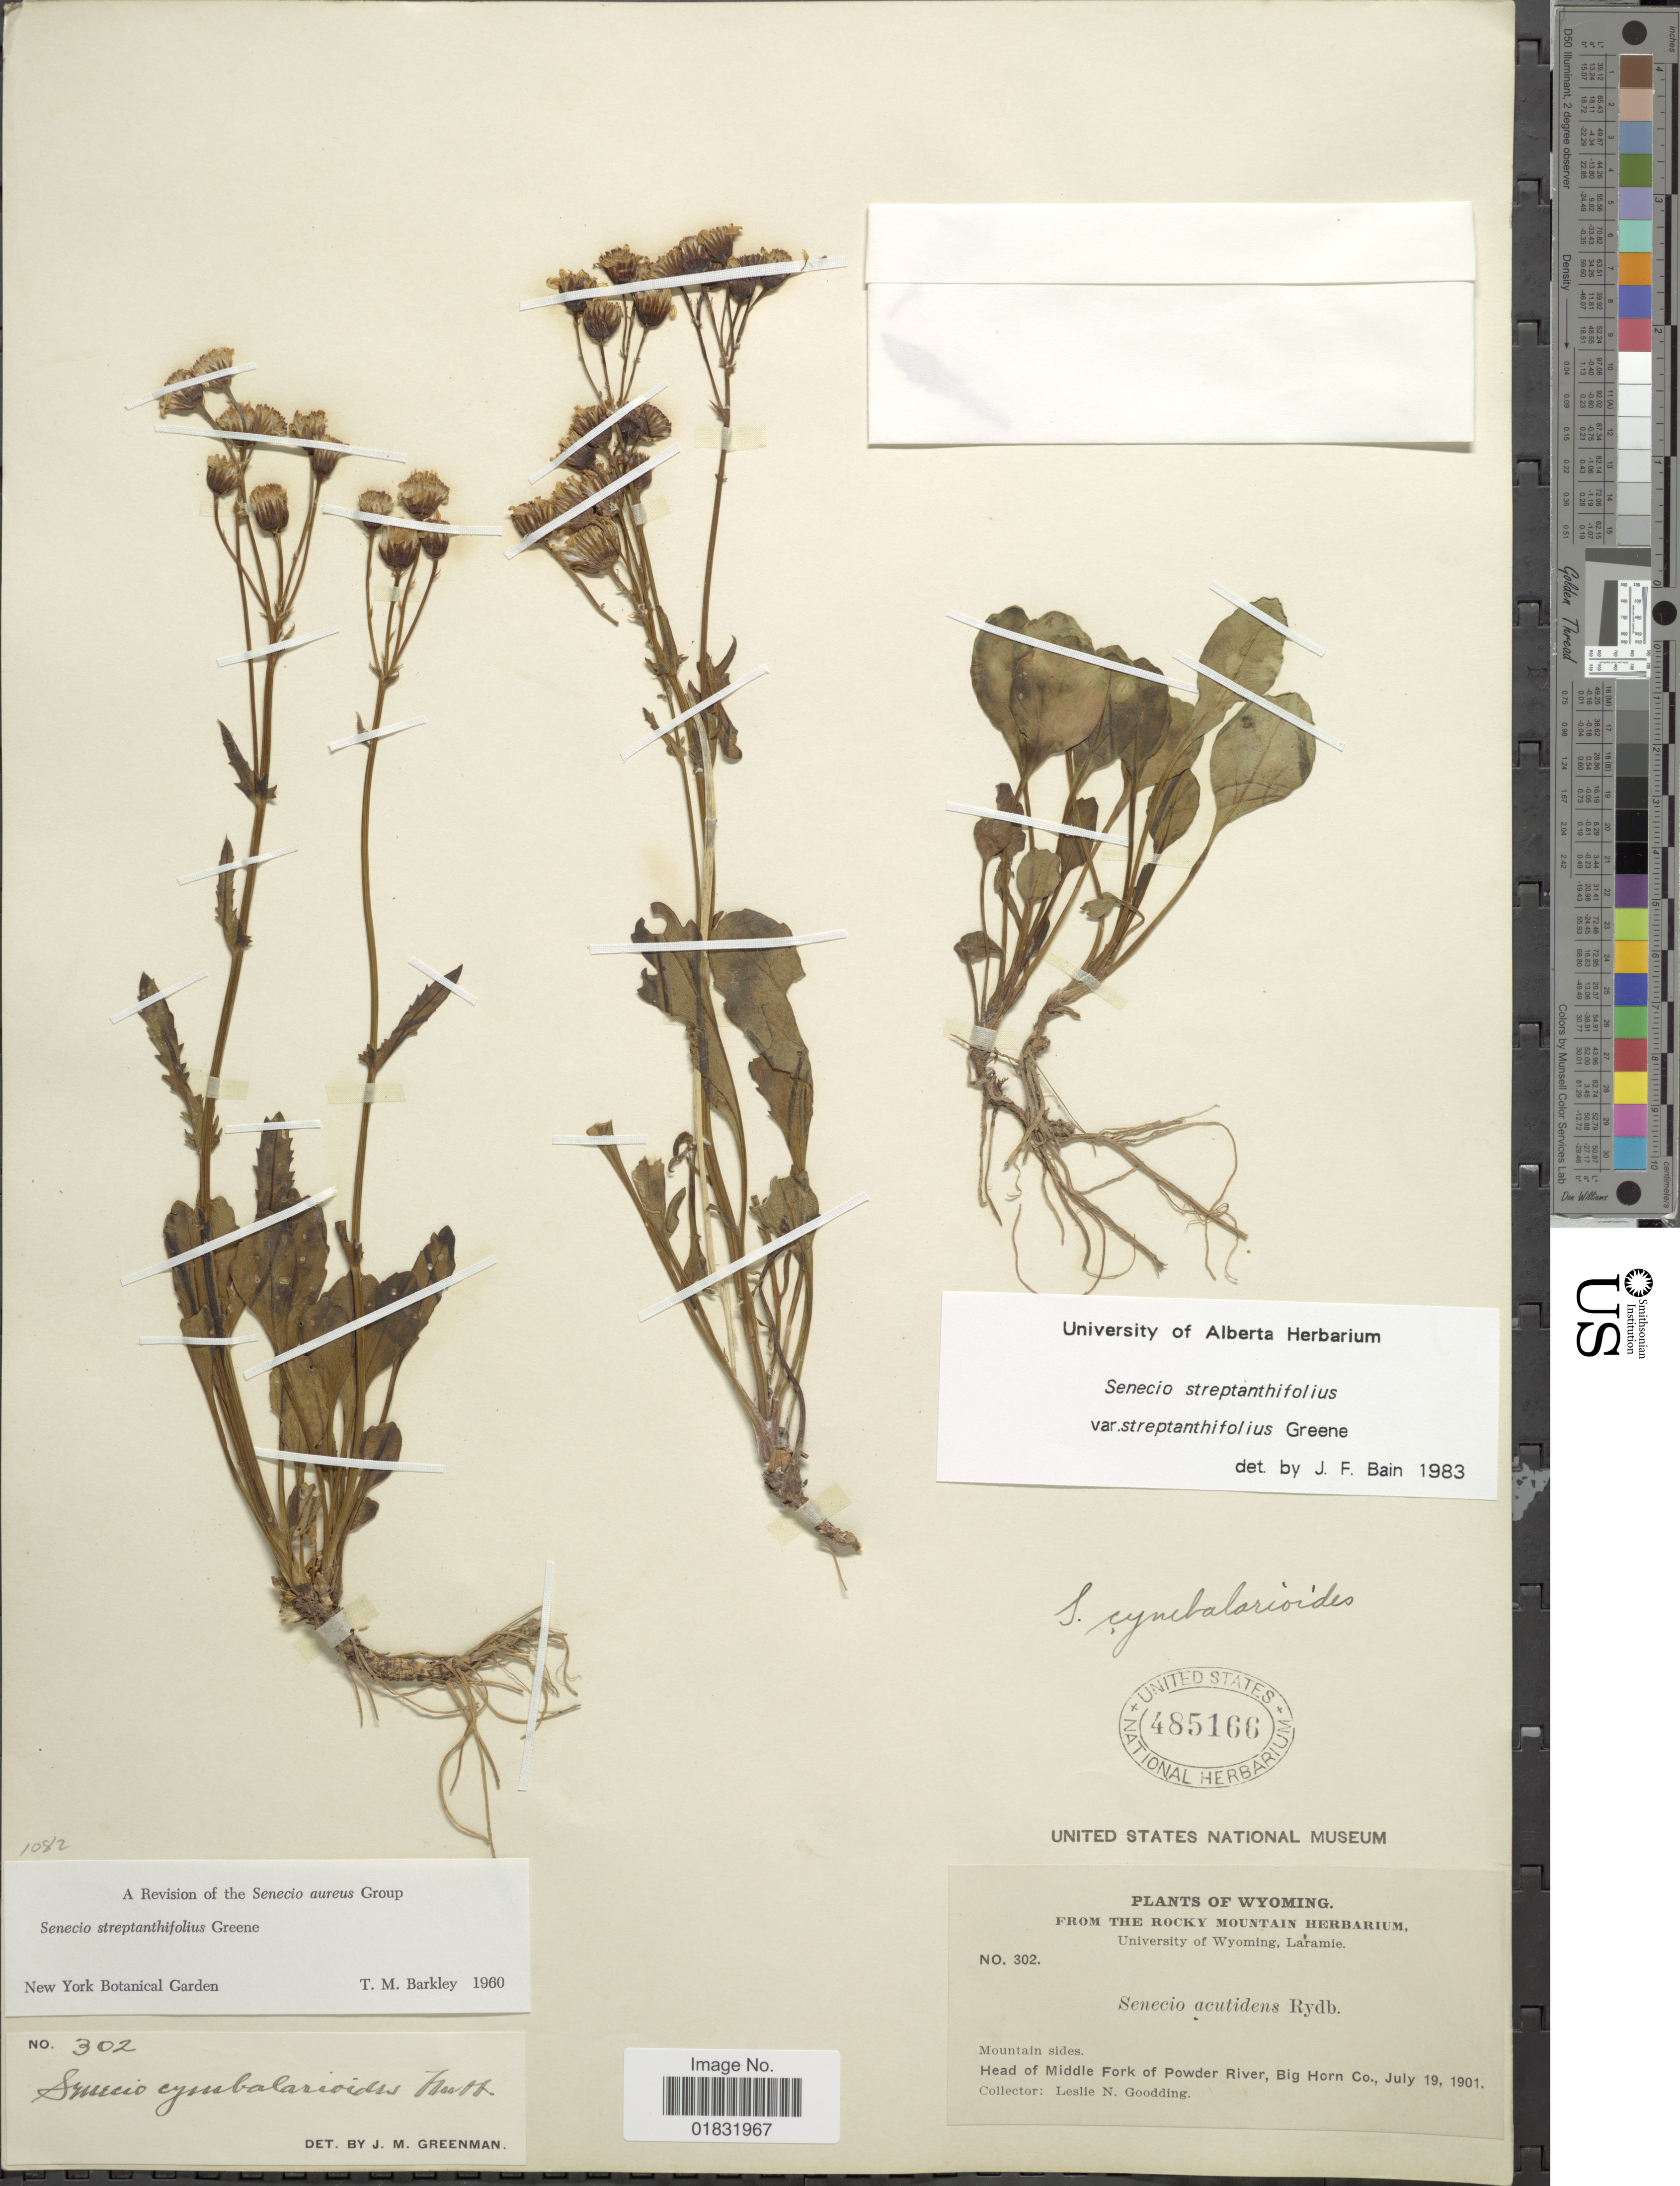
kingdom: Plantae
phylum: Tracheophyta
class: Magnoliopsida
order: Asterales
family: Asteraceae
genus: Packera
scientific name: Packera streptanthifolia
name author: (Greene) W.A. Weber & Á. Löve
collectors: L. N. Goodding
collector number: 302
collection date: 1901-07-19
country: United States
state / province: Wyoming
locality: Mountain sides, Head of Middle Fork of Powder River, Big Horn Co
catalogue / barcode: US 485166